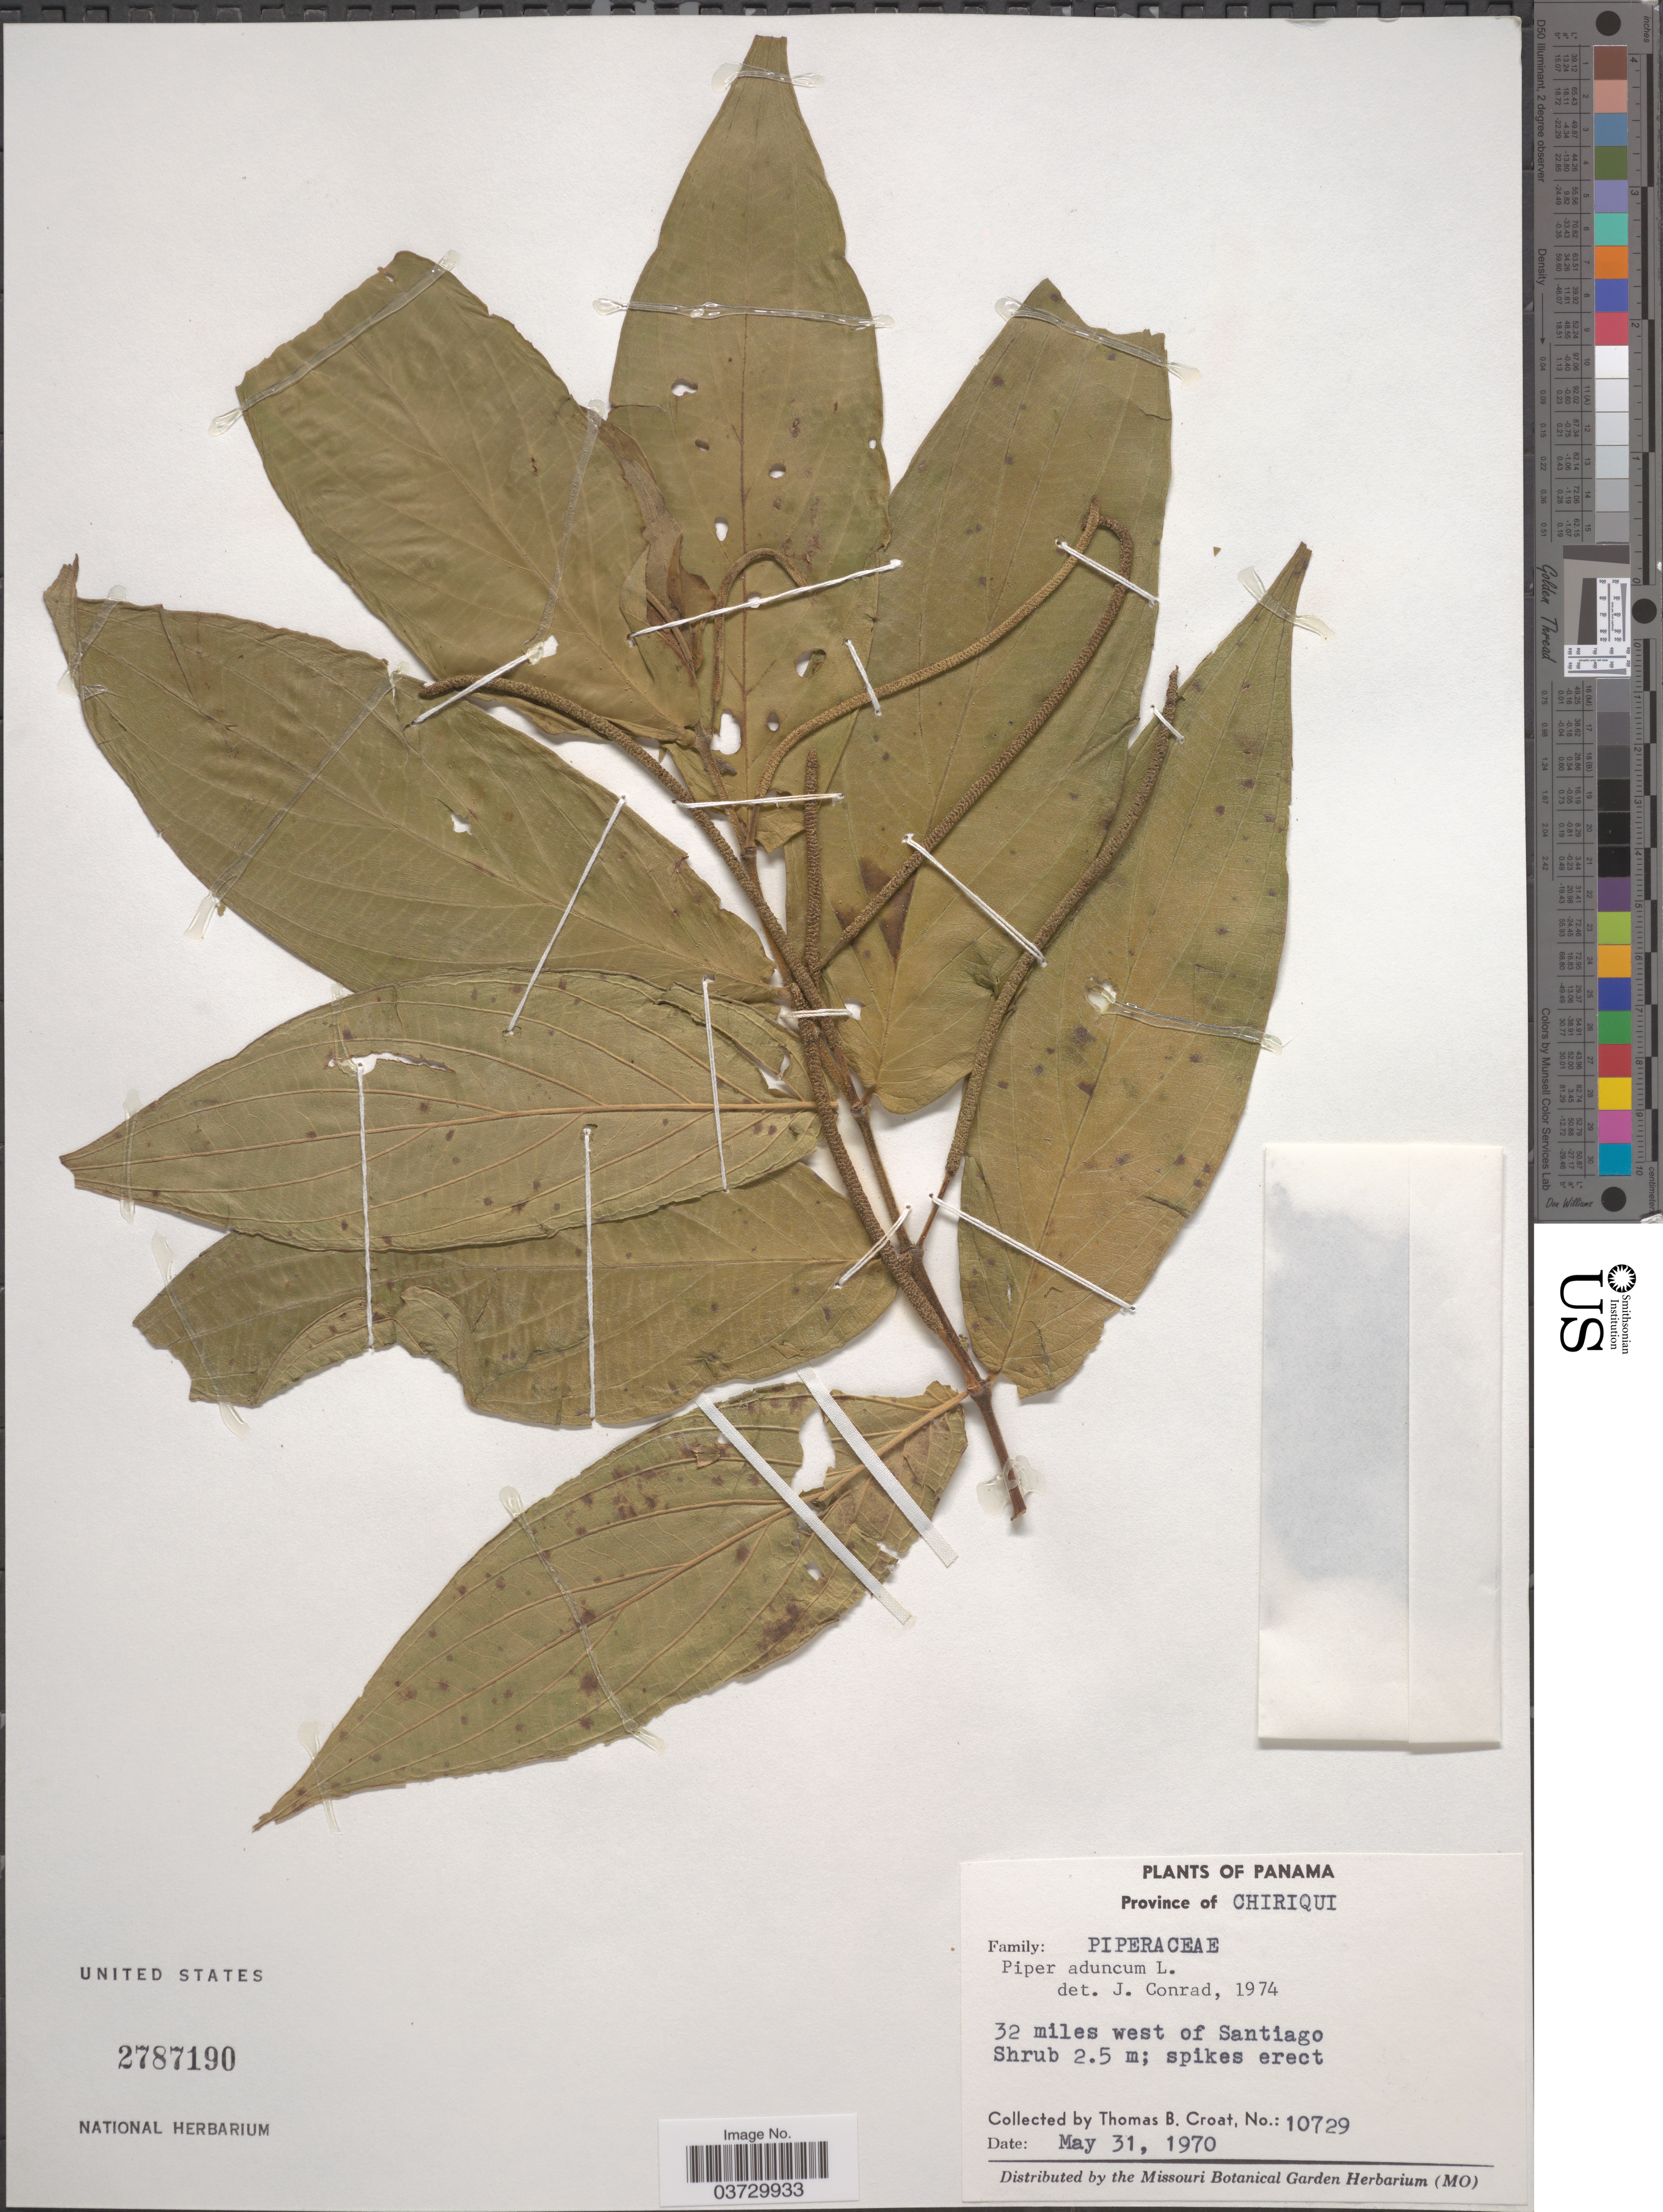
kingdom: Plantae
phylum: Tracheophyta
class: Magnoliopsida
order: Piperales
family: Piperaceae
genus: Piper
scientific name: Piper aduncum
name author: L.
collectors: T. B. Croat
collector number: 10729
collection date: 1970-05-31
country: Panama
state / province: Chiriqui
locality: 32 miles west of Santiago.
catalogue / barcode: US 2787190